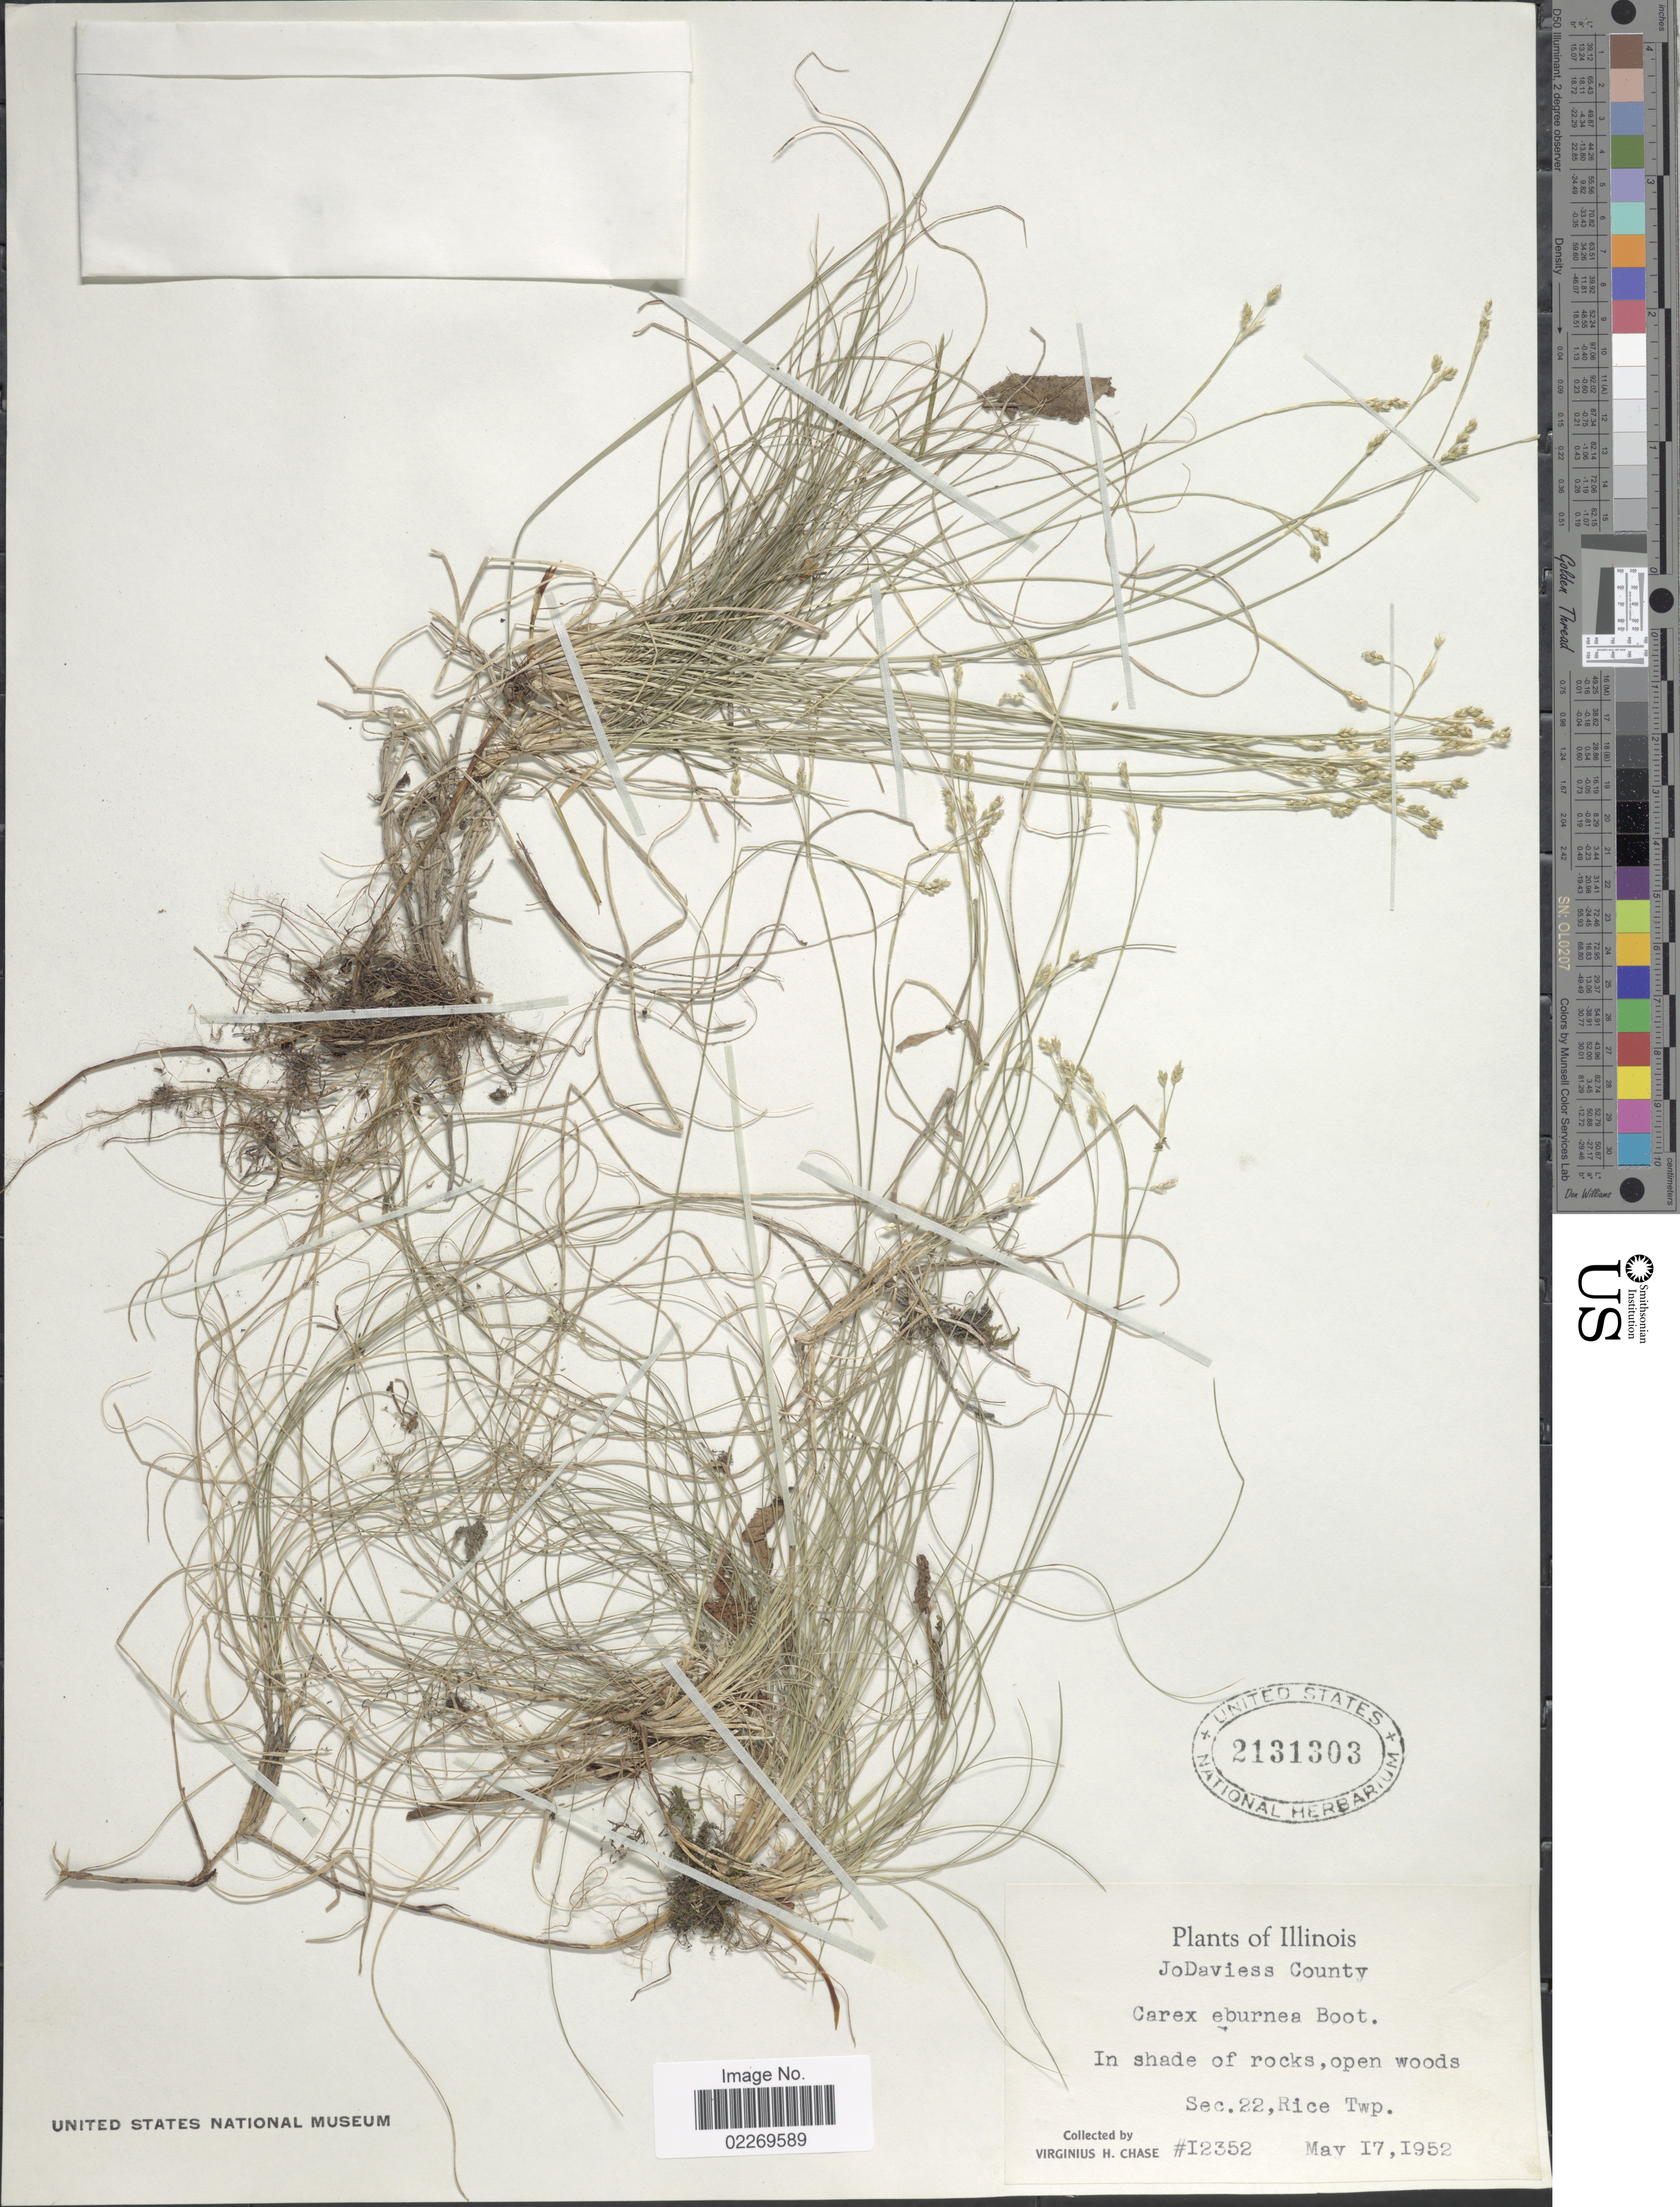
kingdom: Plantae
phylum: Tracheophyta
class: Liliopsida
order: Poales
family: Cyperaceae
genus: Carex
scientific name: Carex eburnea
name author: Boott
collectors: V. H. Chase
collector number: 12352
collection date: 1952-05-17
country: United States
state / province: Illinois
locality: JoDaviess County, Sec. 22, Rice Twp.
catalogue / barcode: US 2131303